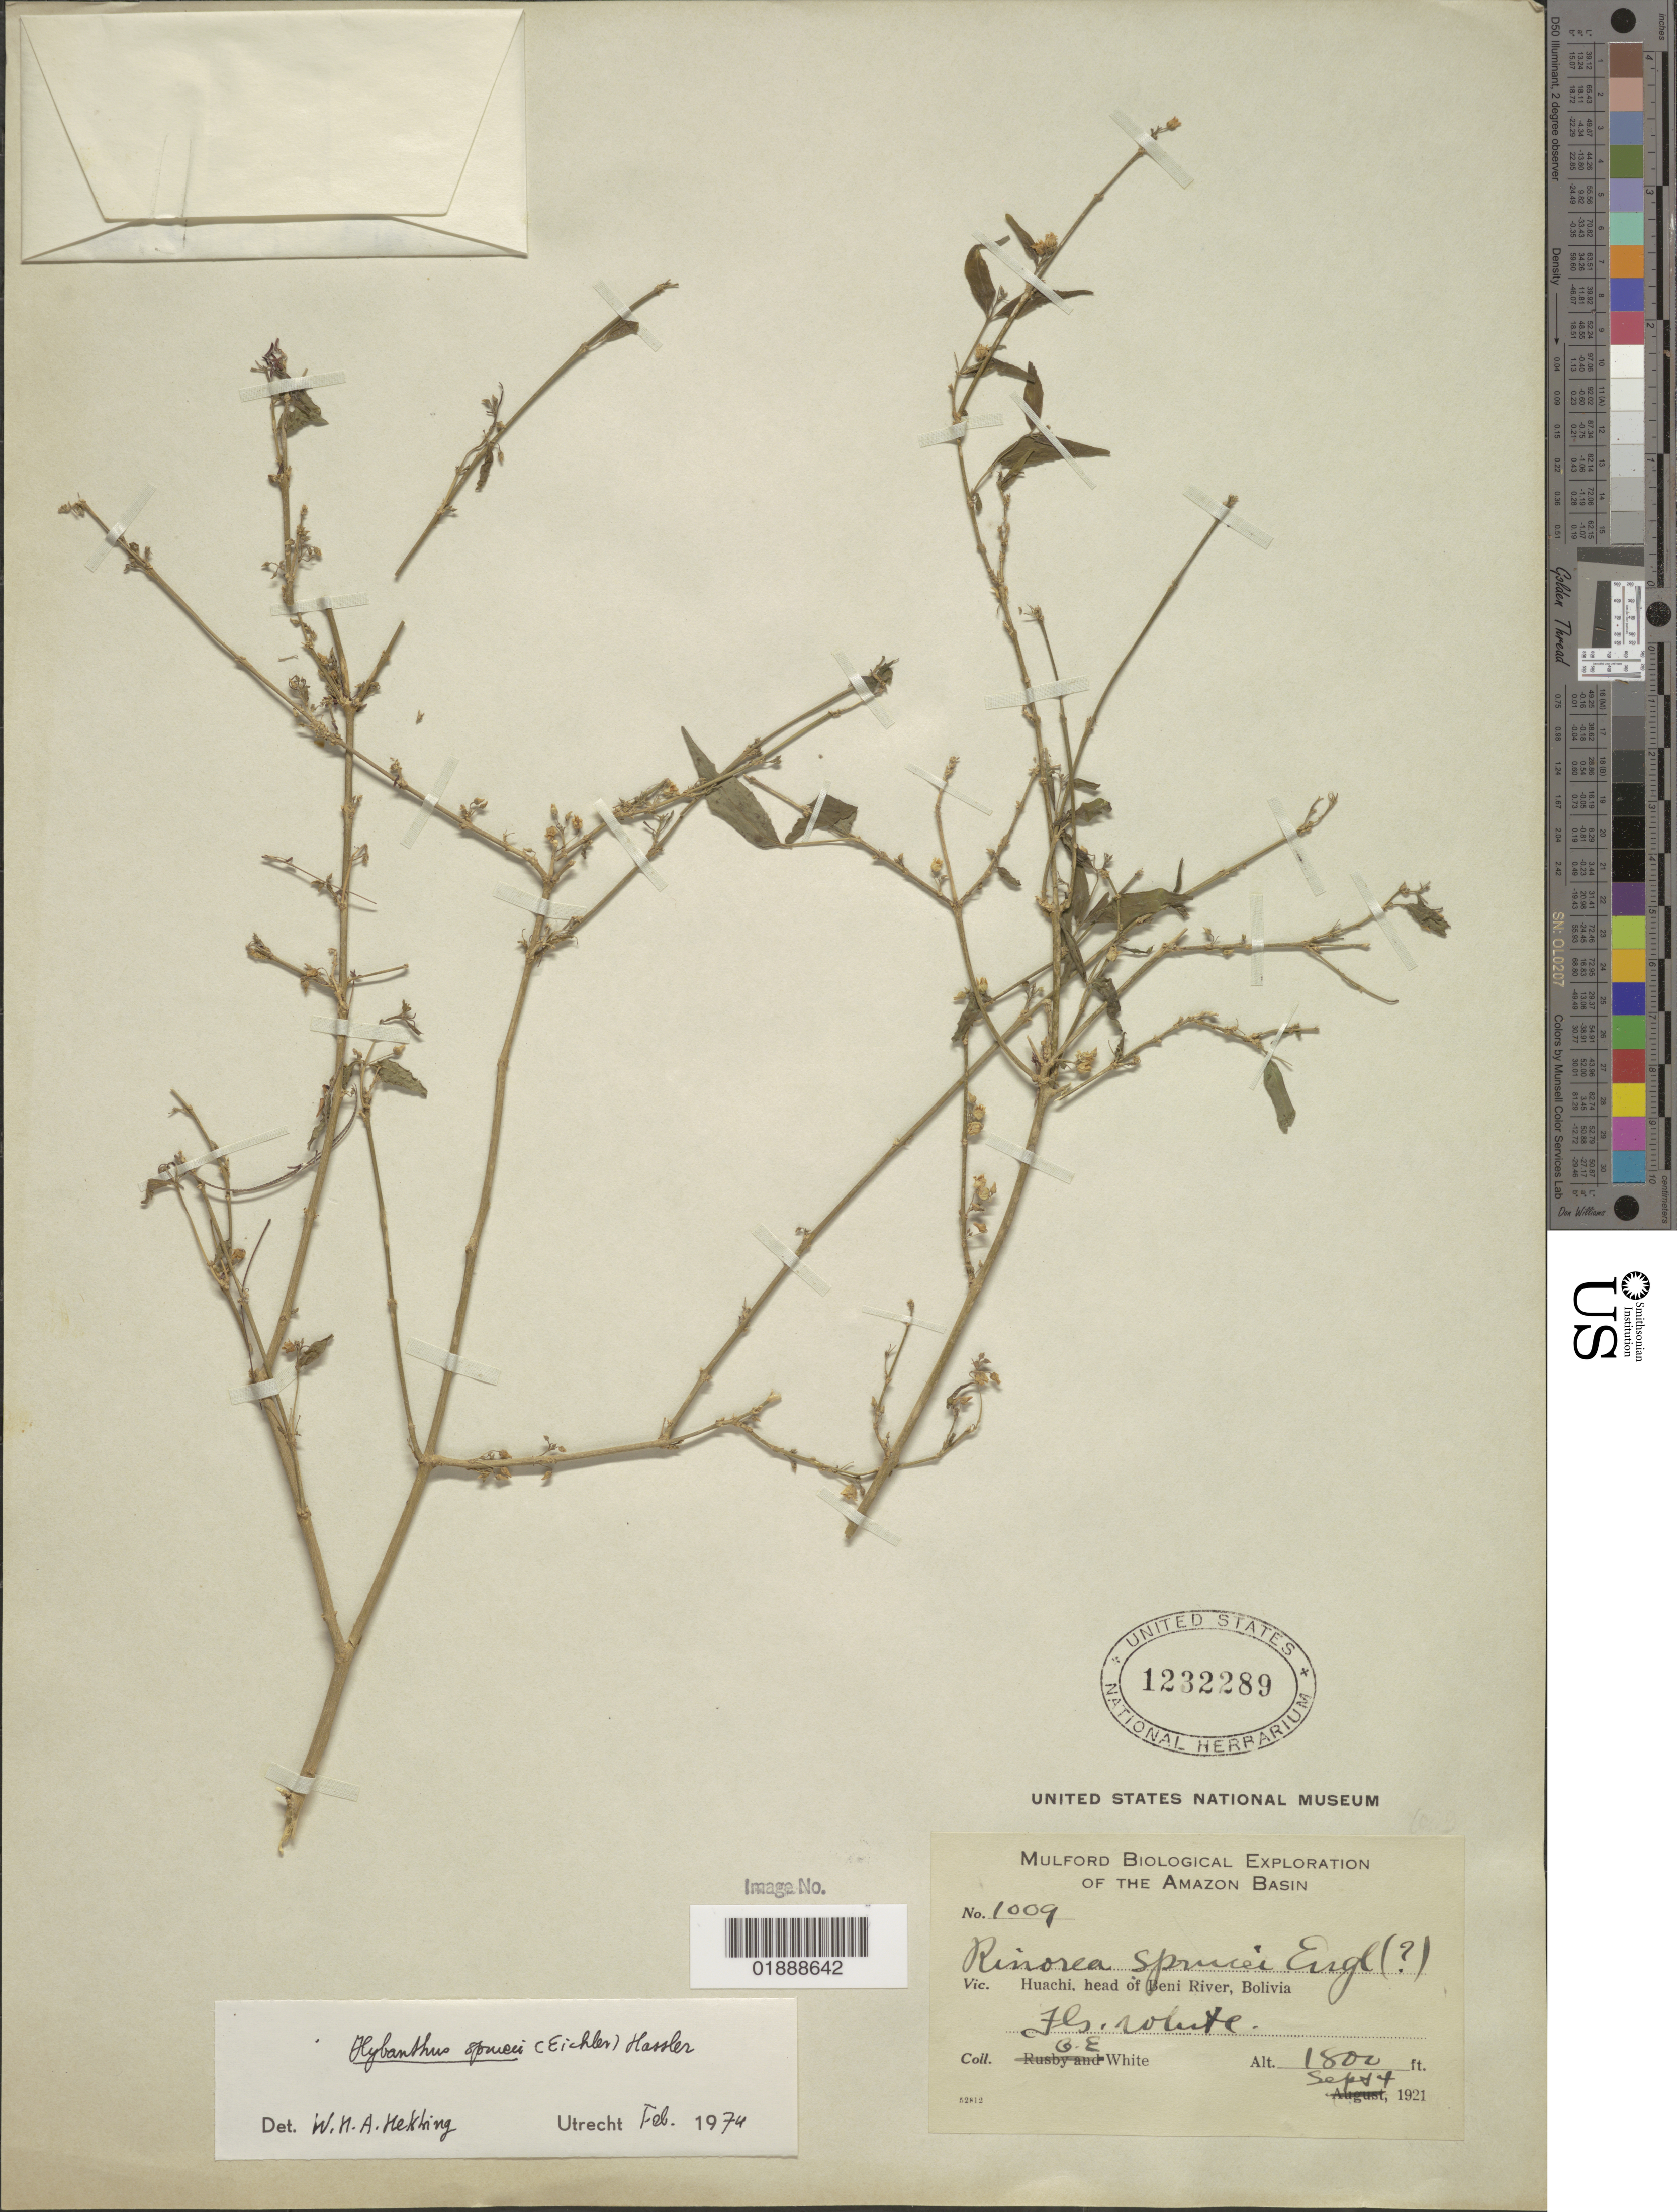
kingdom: Plantae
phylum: Tracheophyta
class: Magnoliopsida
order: Malpighiales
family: Violaceae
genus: Pombalia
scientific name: Pombalia sprucei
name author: (Eichler) Paula-Souza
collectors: O. E. White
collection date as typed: Sept 4, 1921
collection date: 1921-09-04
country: Bolivia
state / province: Beni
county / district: Iténez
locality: Huachi, head of Beni River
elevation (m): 549